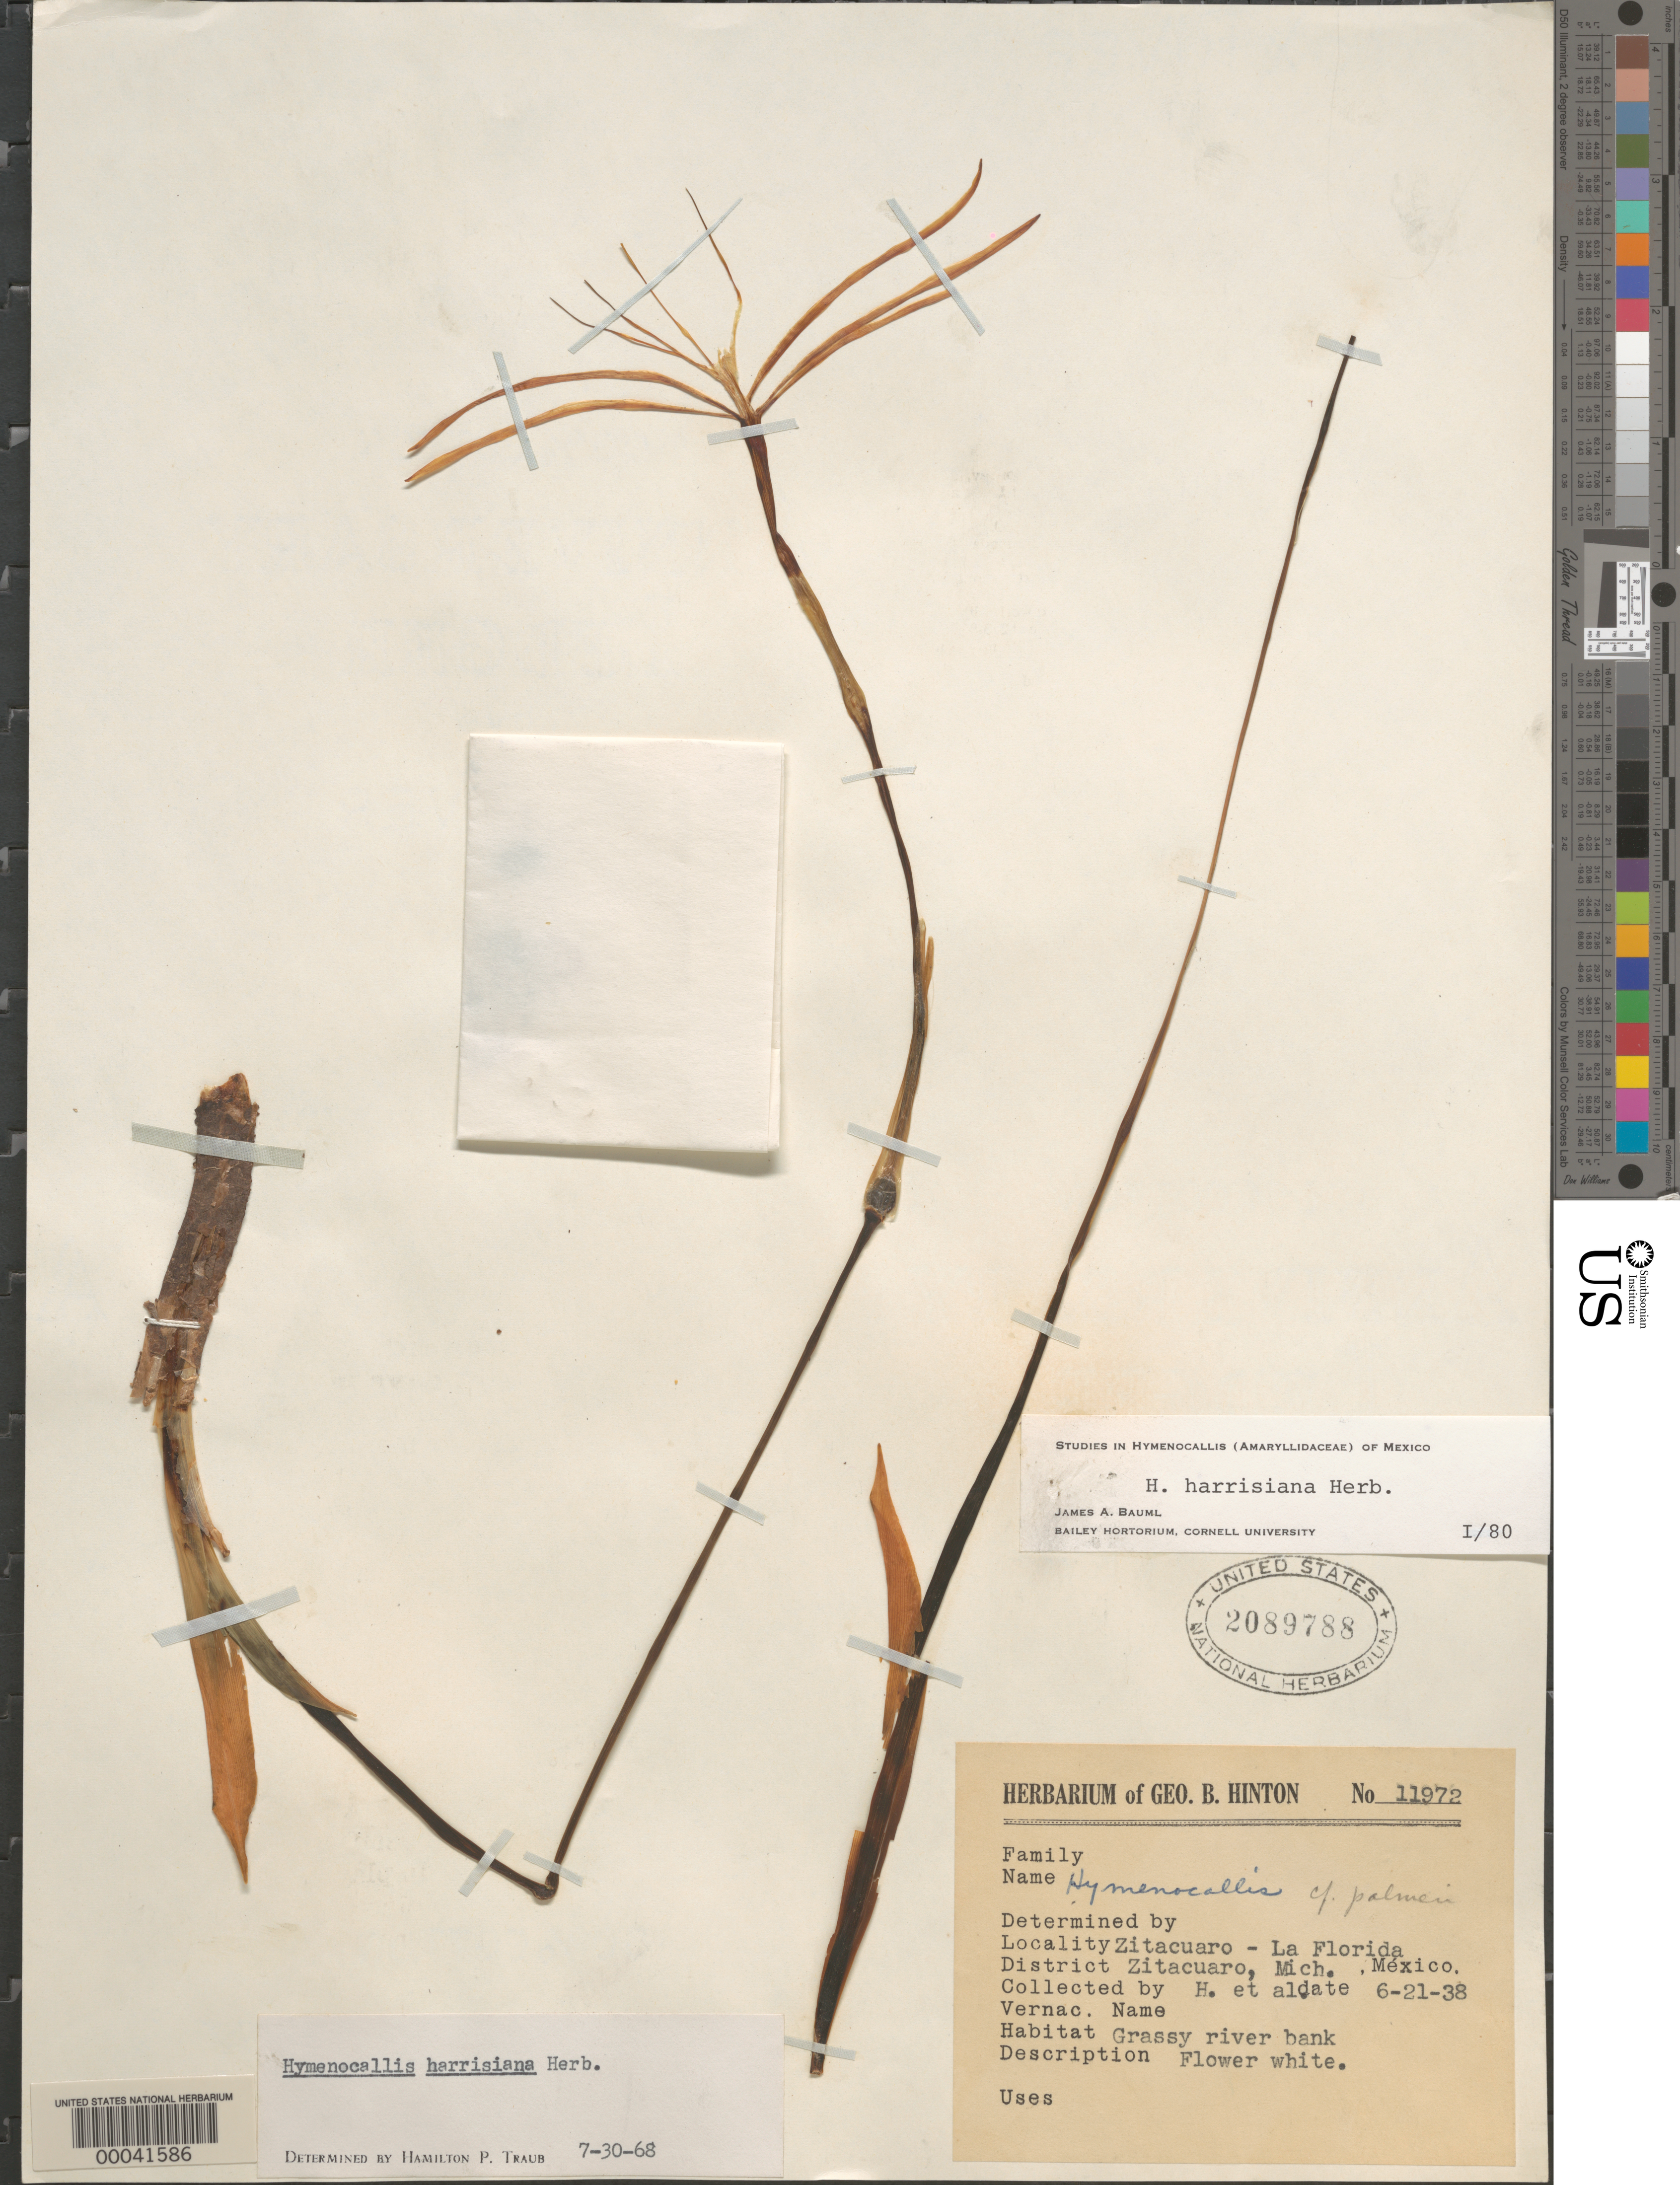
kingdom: Plantae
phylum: Tracheophyta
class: Liliopsida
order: Asparagales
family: Amaryllidaceae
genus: Hymenocallis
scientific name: Hymenocallis harrisiana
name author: Herb.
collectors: G. B. Hinton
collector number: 11972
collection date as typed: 21 Jun 1938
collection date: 1938-06-21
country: Mexico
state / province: Michoacán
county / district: Zitácuaro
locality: Zitacuaro - La Florida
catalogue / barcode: US 2089788